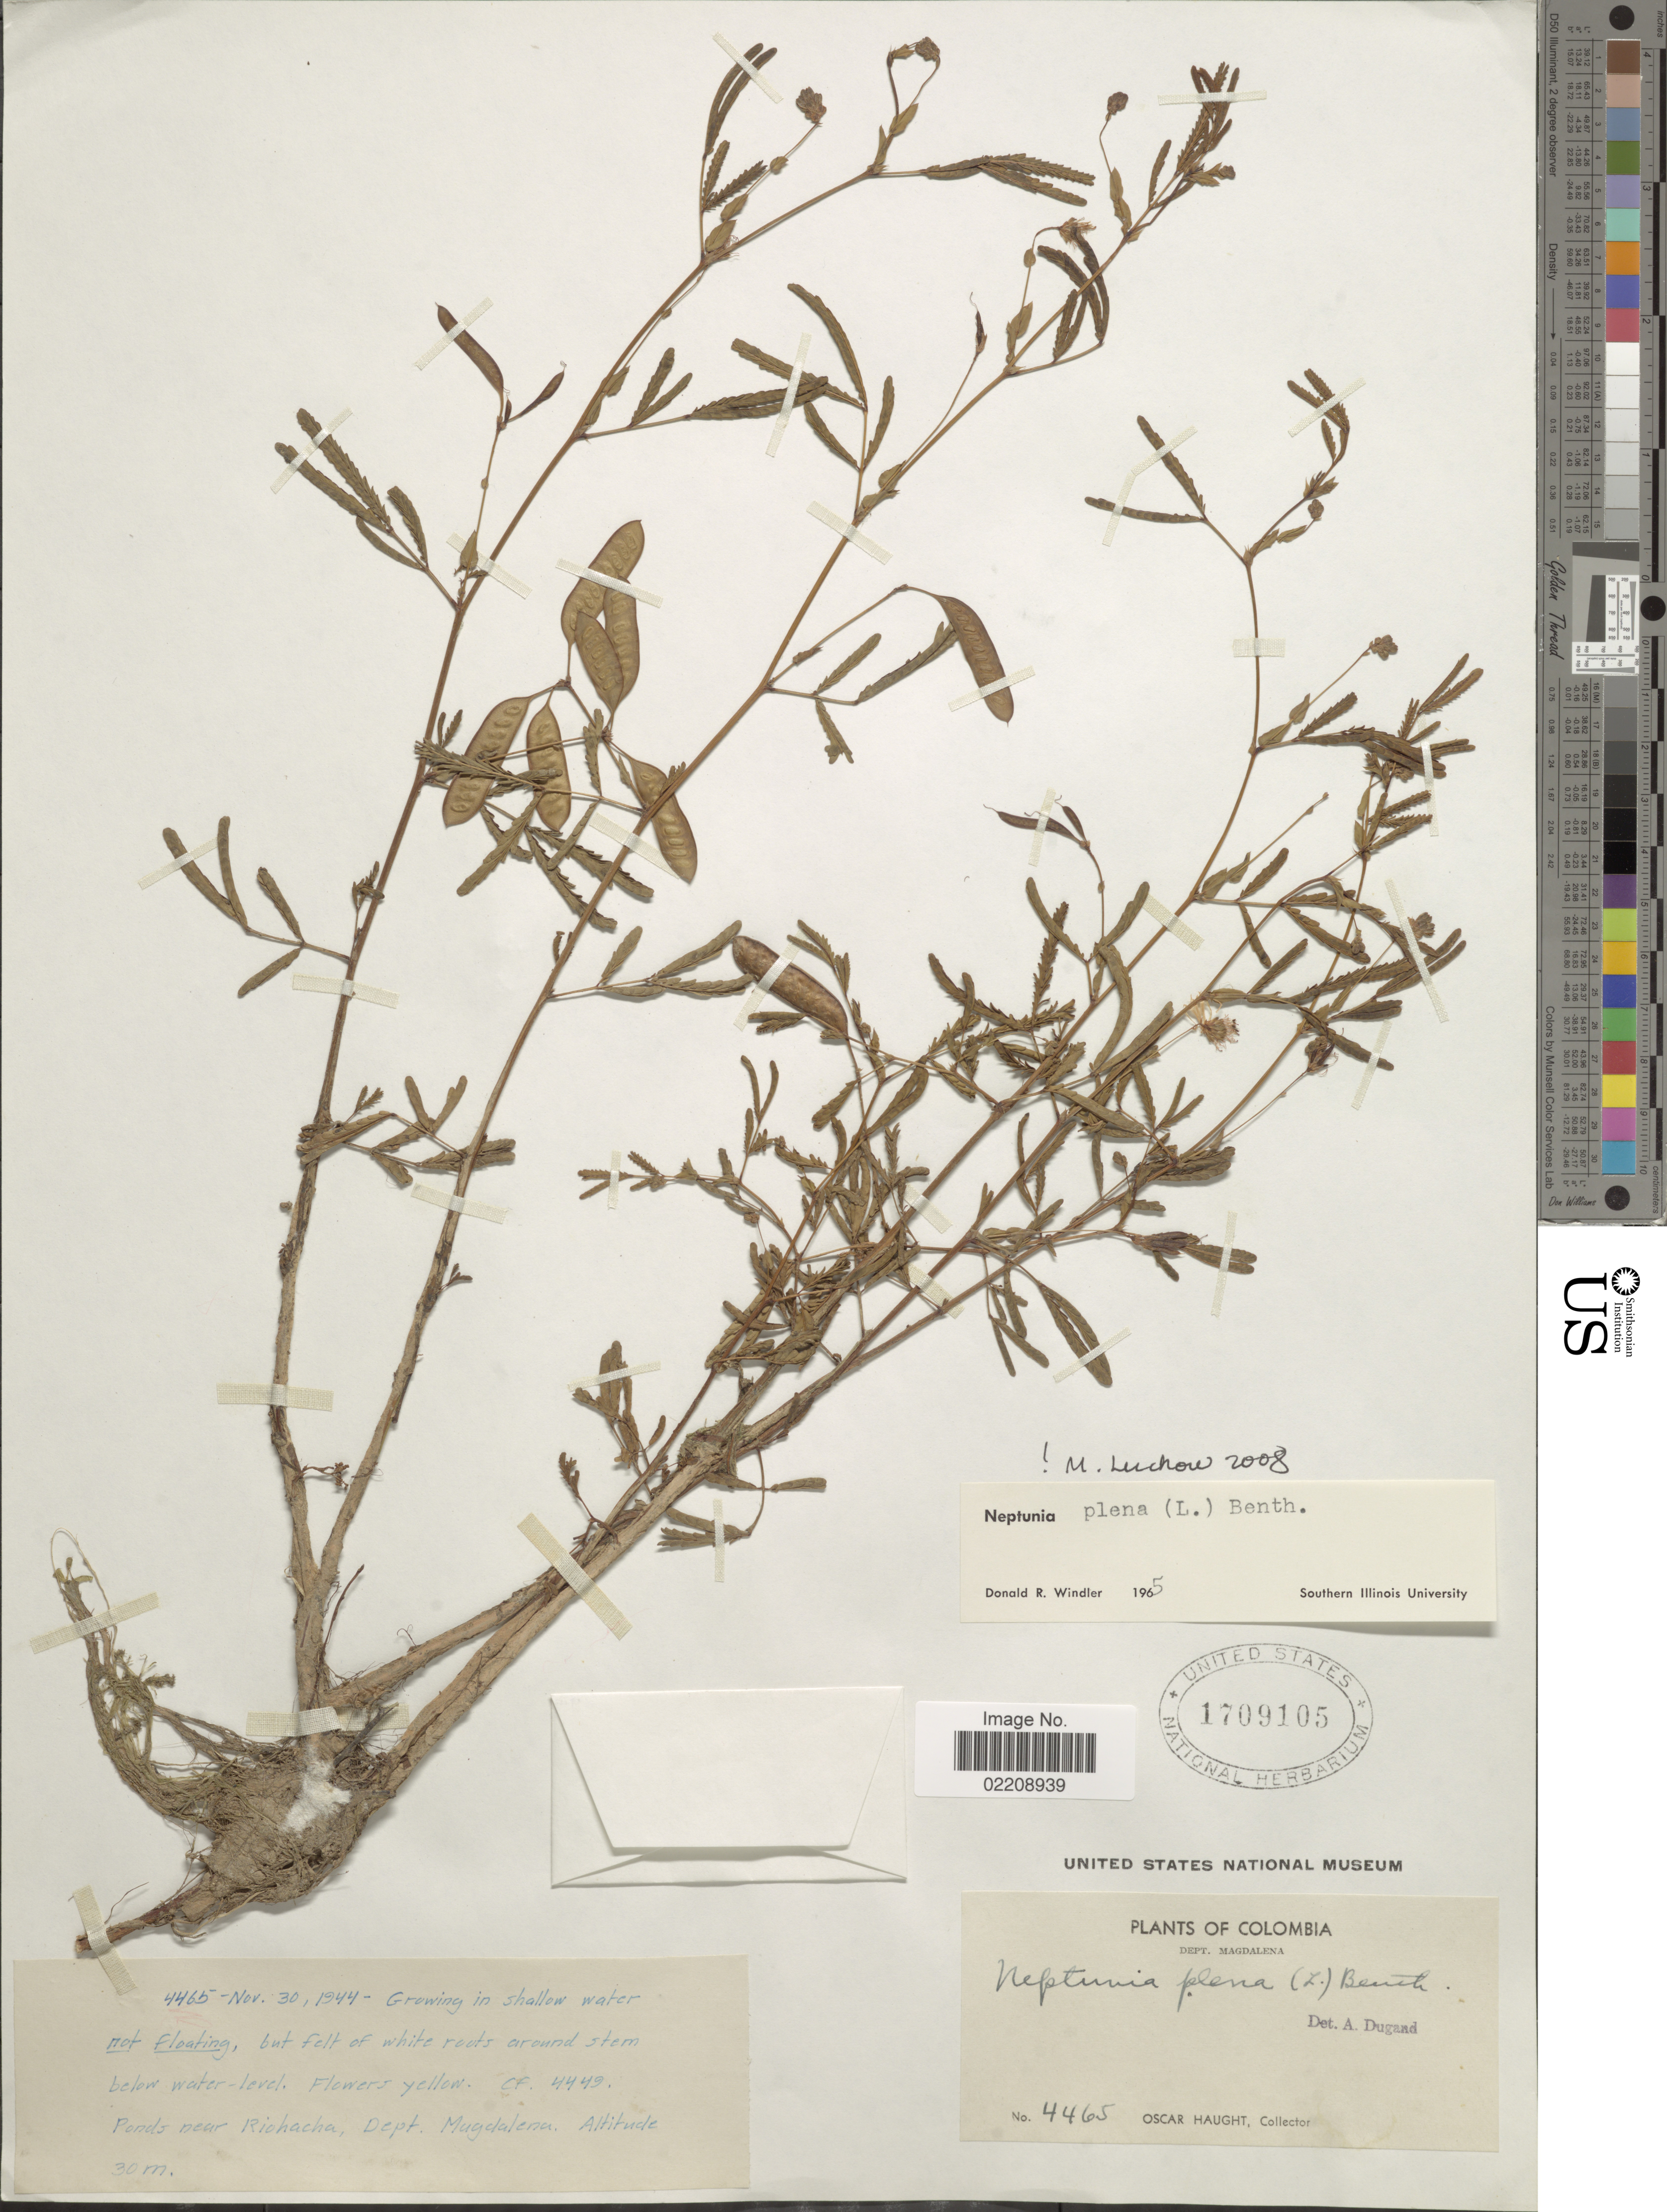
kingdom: Plantae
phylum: Tracheophyta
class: Magnoliopsida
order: Fabales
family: Fabaceae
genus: Neptunia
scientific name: Neptunia plena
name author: (L.) Benth.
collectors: O. L. Haught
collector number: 4465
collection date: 1944-11-30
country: Colombia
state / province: Magdalena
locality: Pond near Richacha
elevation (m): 30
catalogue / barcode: US 1709105